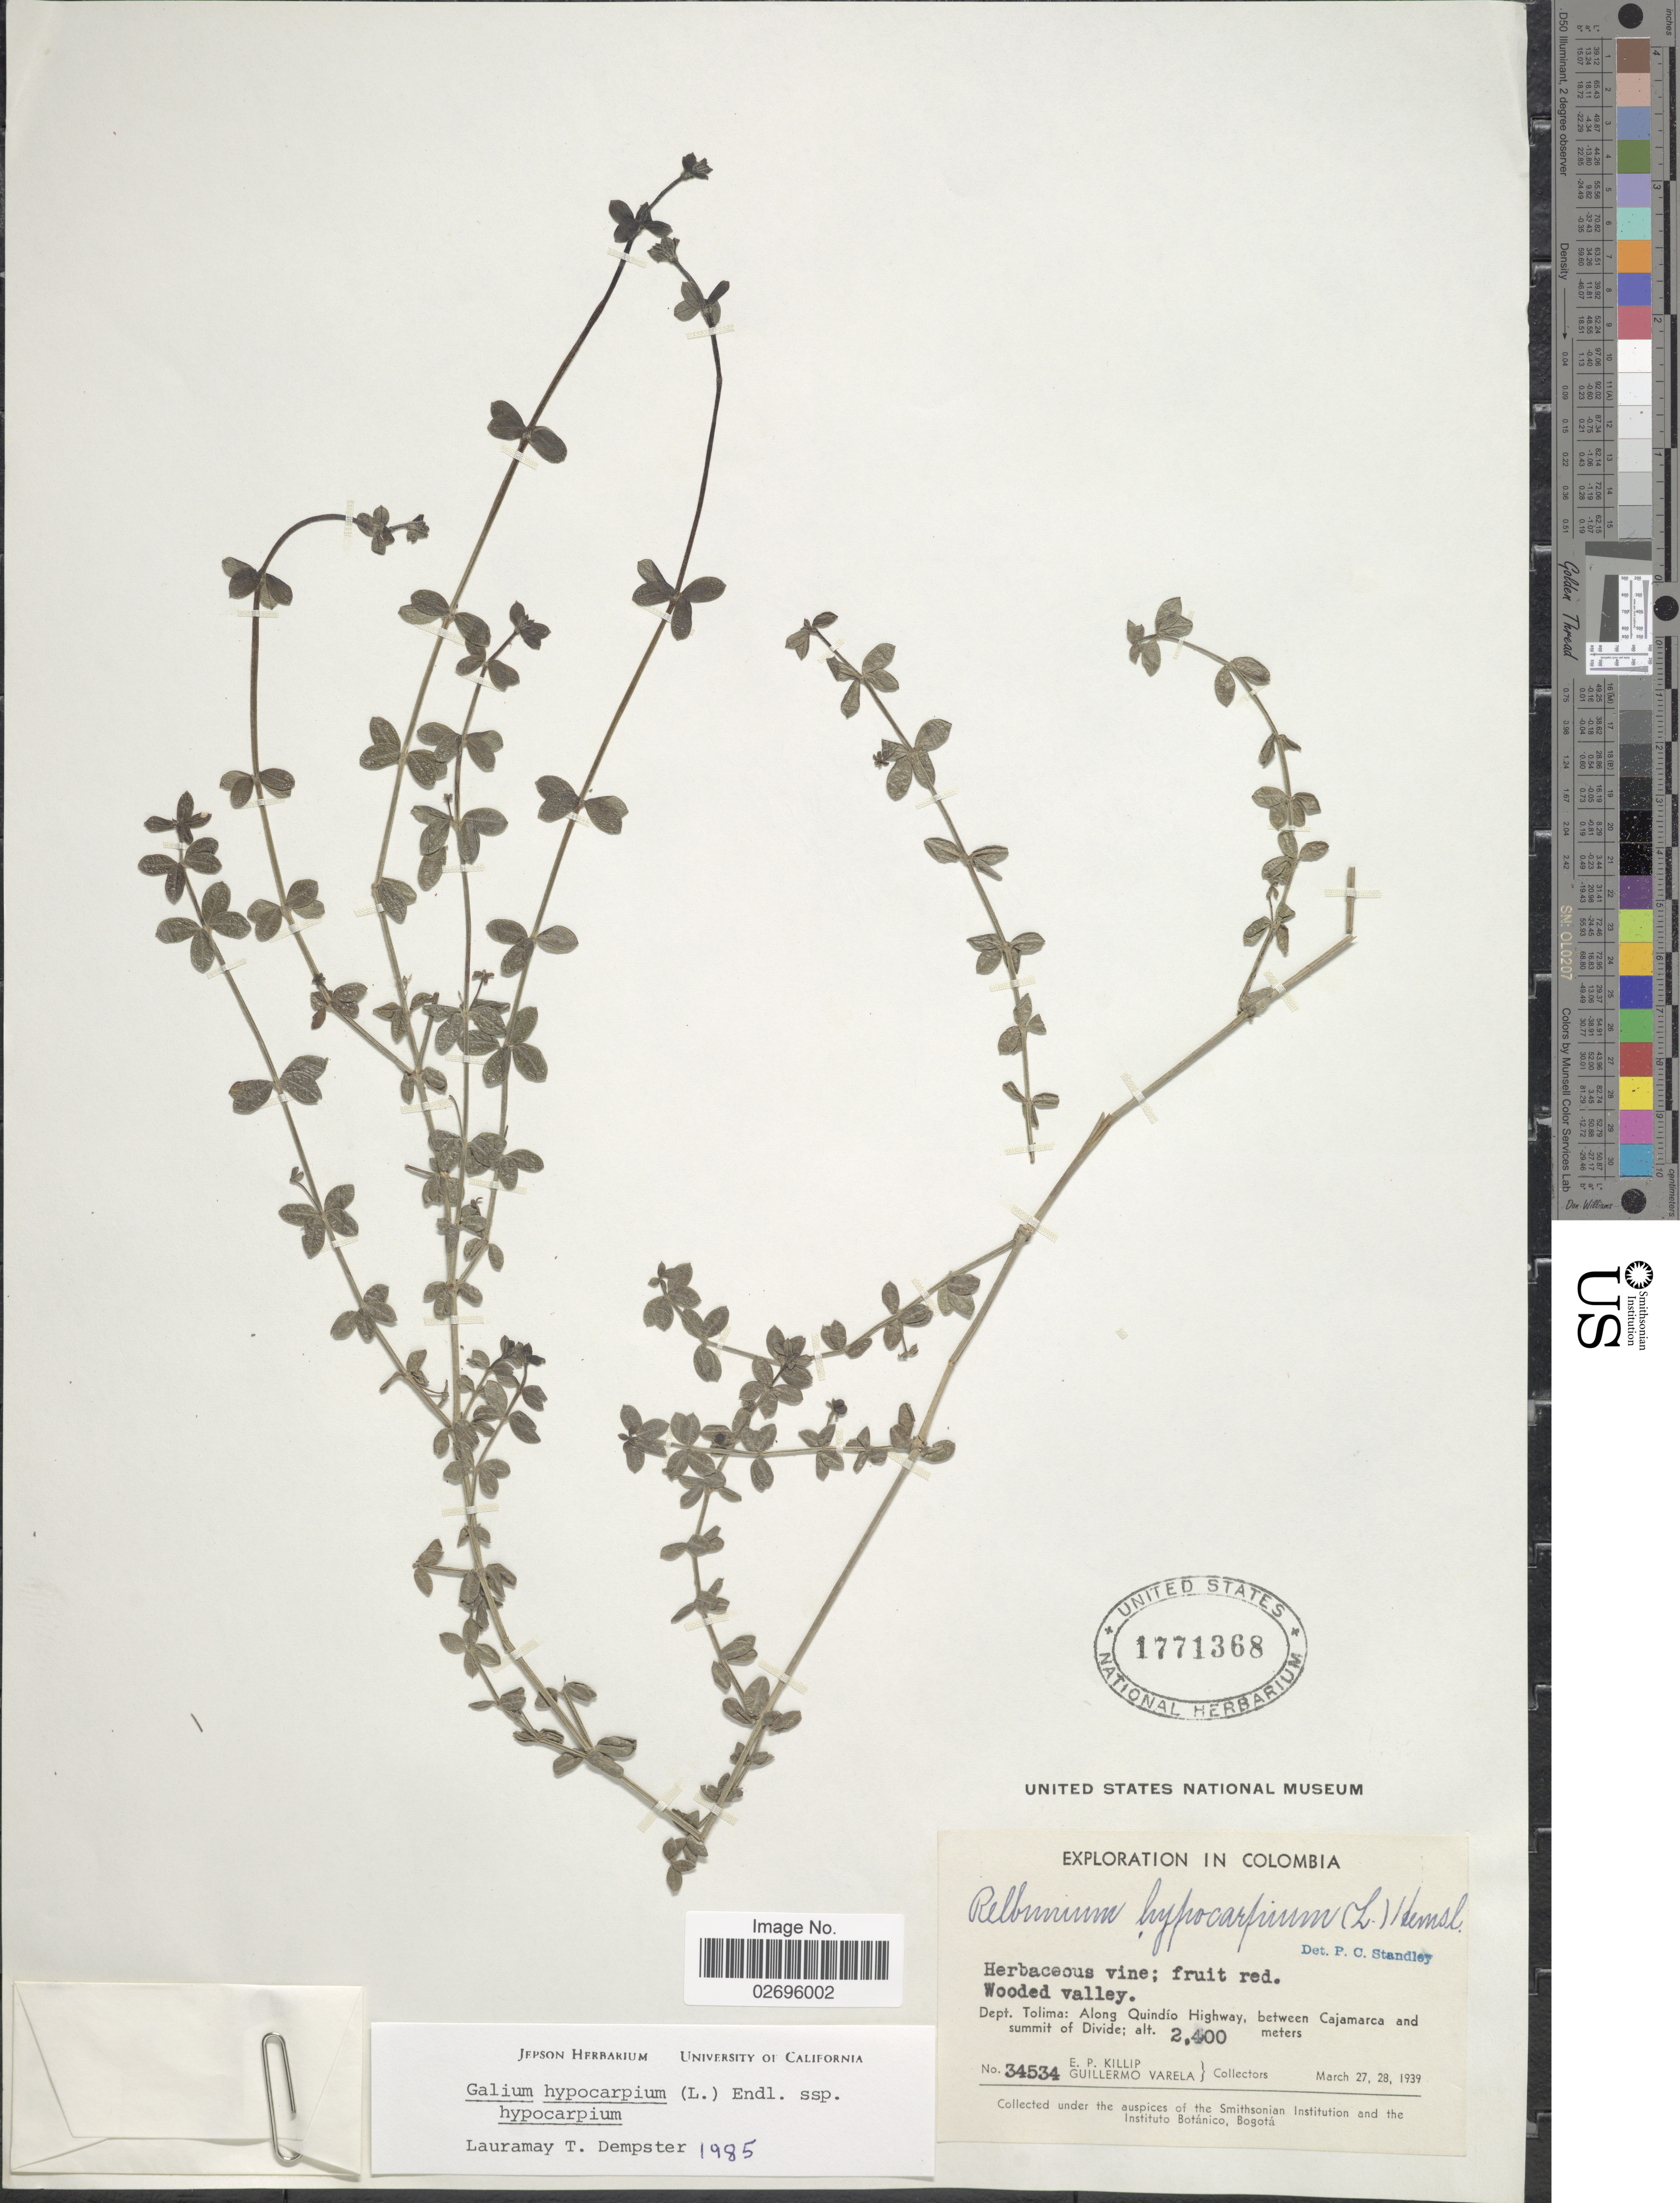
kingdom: Plantae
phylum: Tracheophyta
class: Magnoliopsida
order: Gentianales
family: Rubiaceae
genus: Galium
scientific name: Galium hypocarpium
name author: (L.) Endl. ex Griseb.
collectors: E. P. Killip & G. Varela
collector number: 34534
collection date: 1939-03-27/1939-03-28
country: Colombia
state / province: Tolima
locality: Wooded valley, Dept. Tolima: Along Quindío Highway, between Cajamarca and summit of Divide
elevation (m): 2400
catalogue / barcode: US 1771368